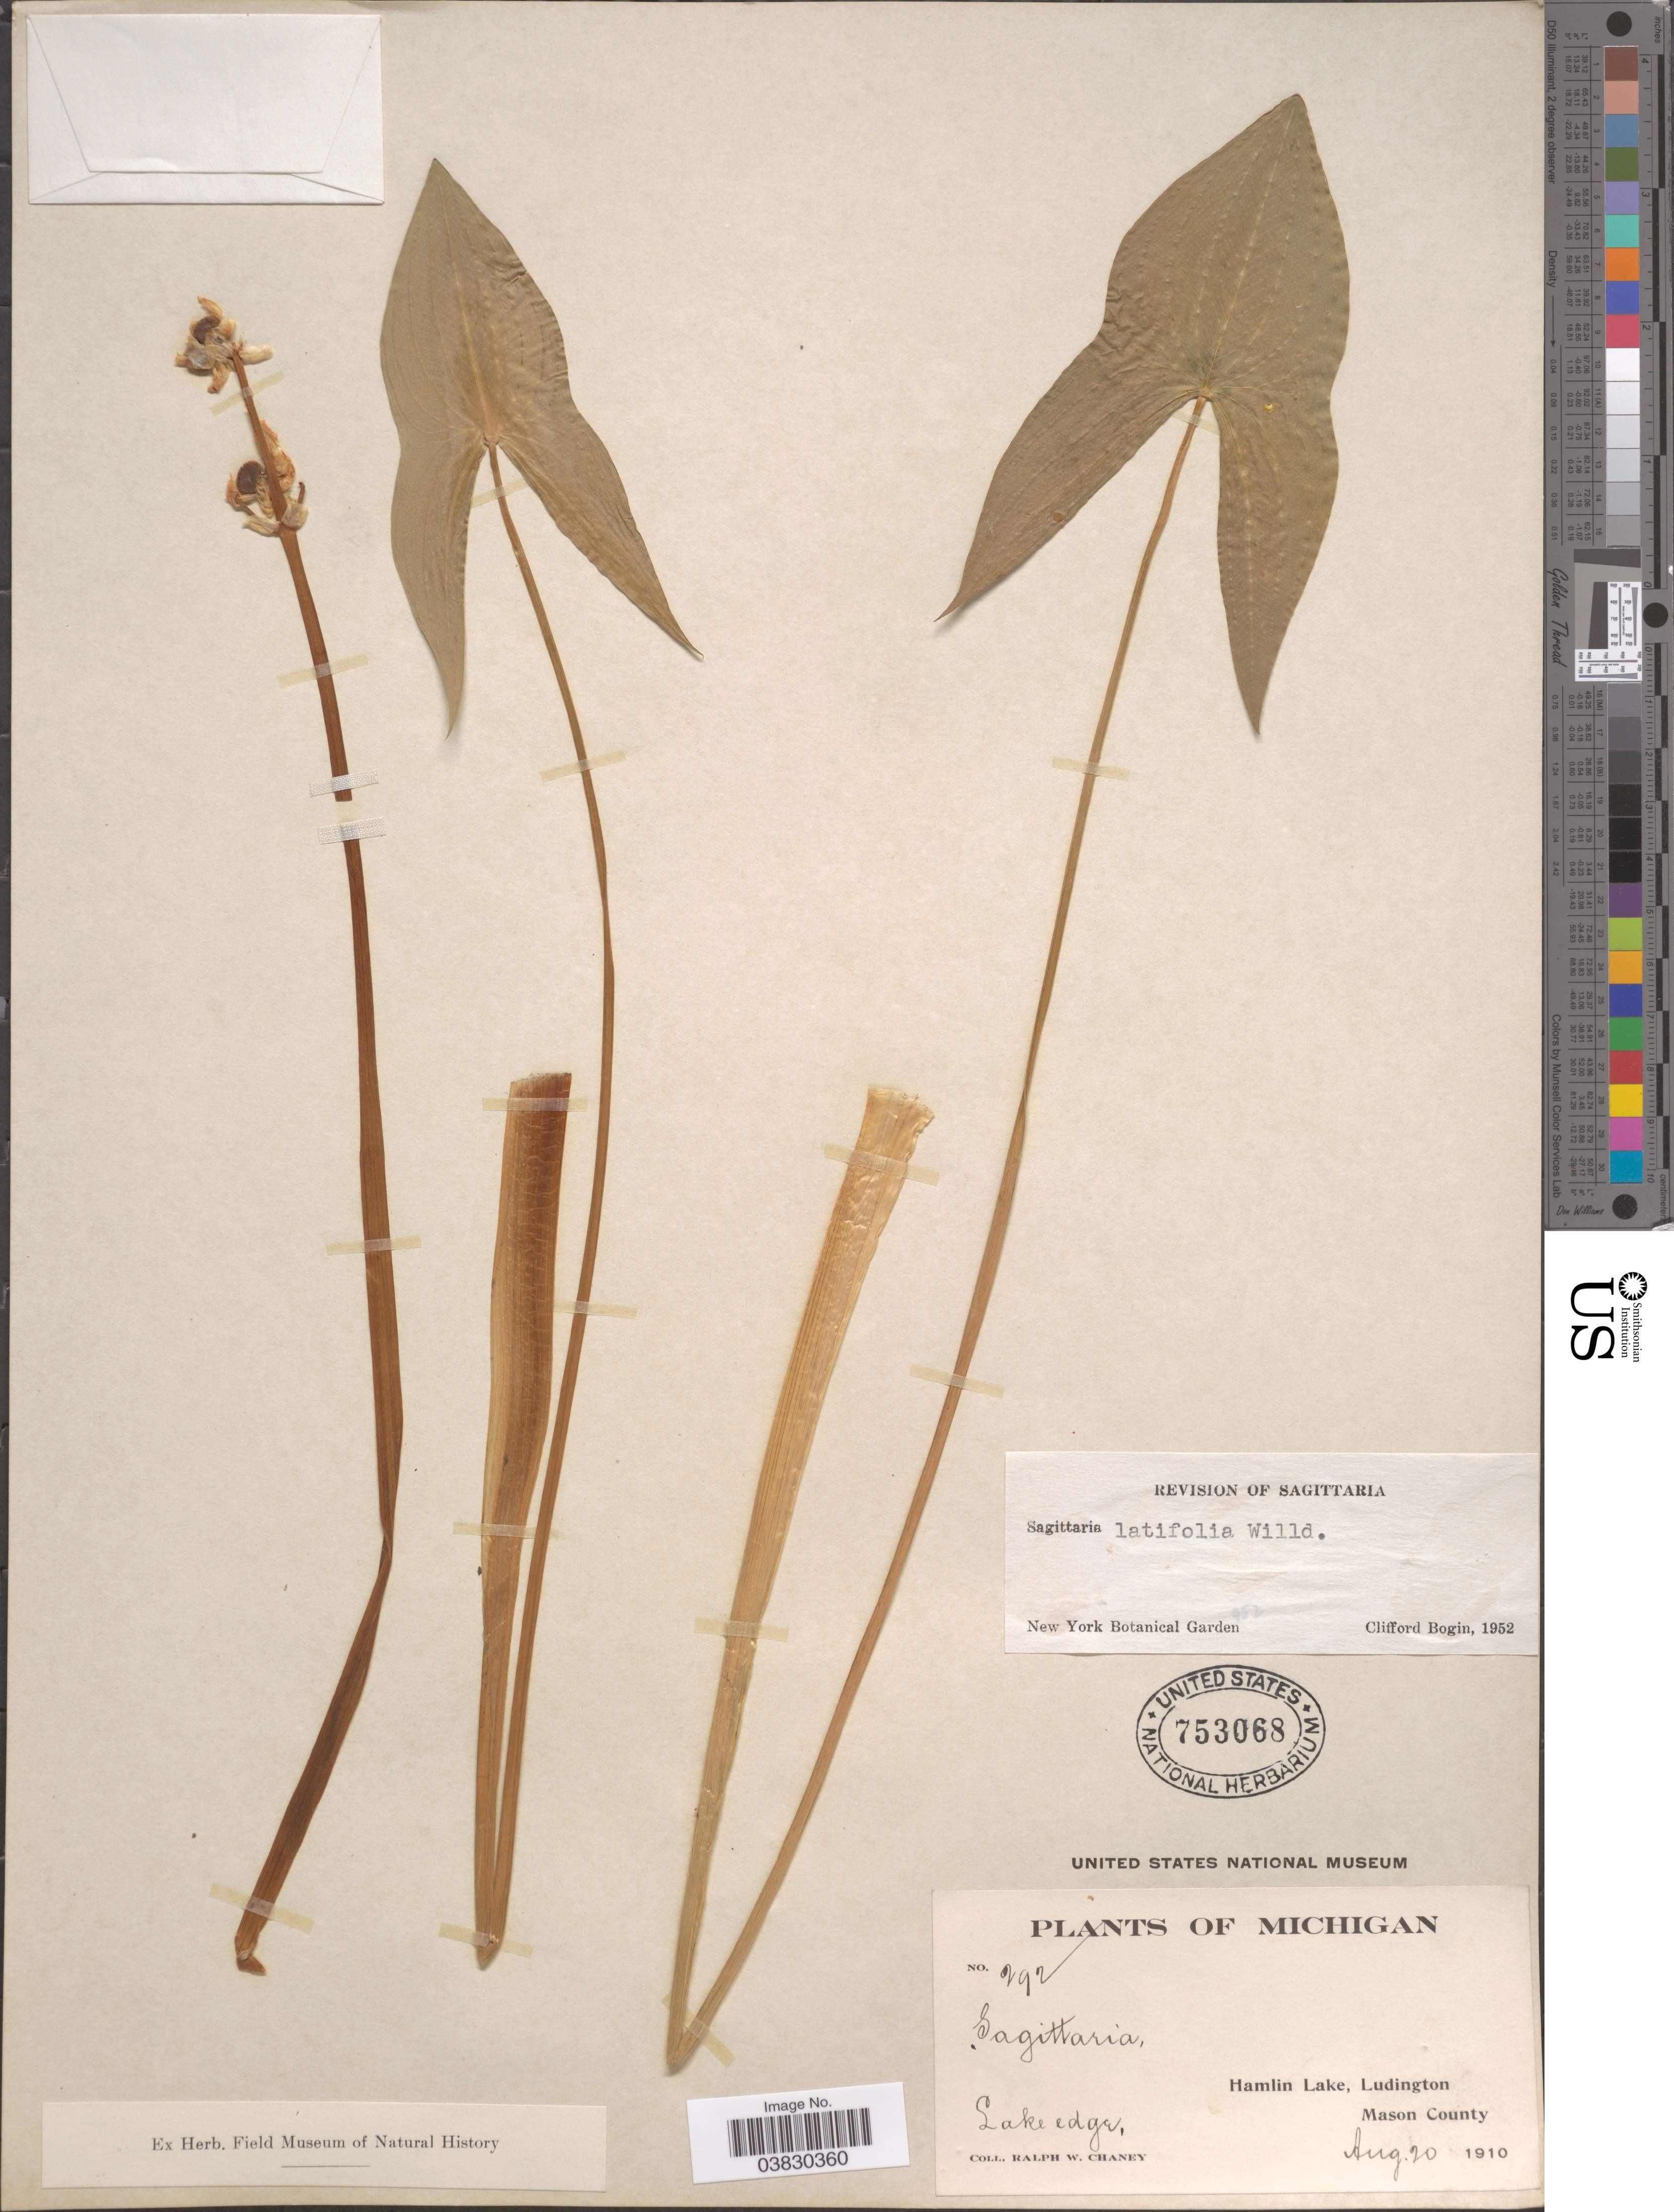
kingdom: Plantae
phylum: Tracheophyta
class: Liliopsida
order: Alismatales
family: Alismataceae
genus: Sagittaria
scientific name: Sagittaria latifolia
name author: Willd.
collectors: R. Chaney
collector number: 292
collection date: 1910-08-20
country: United States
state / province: Michigan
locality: Hamlin Lake, Ludington. Mason County. Lake edge.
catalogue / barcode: US 753068